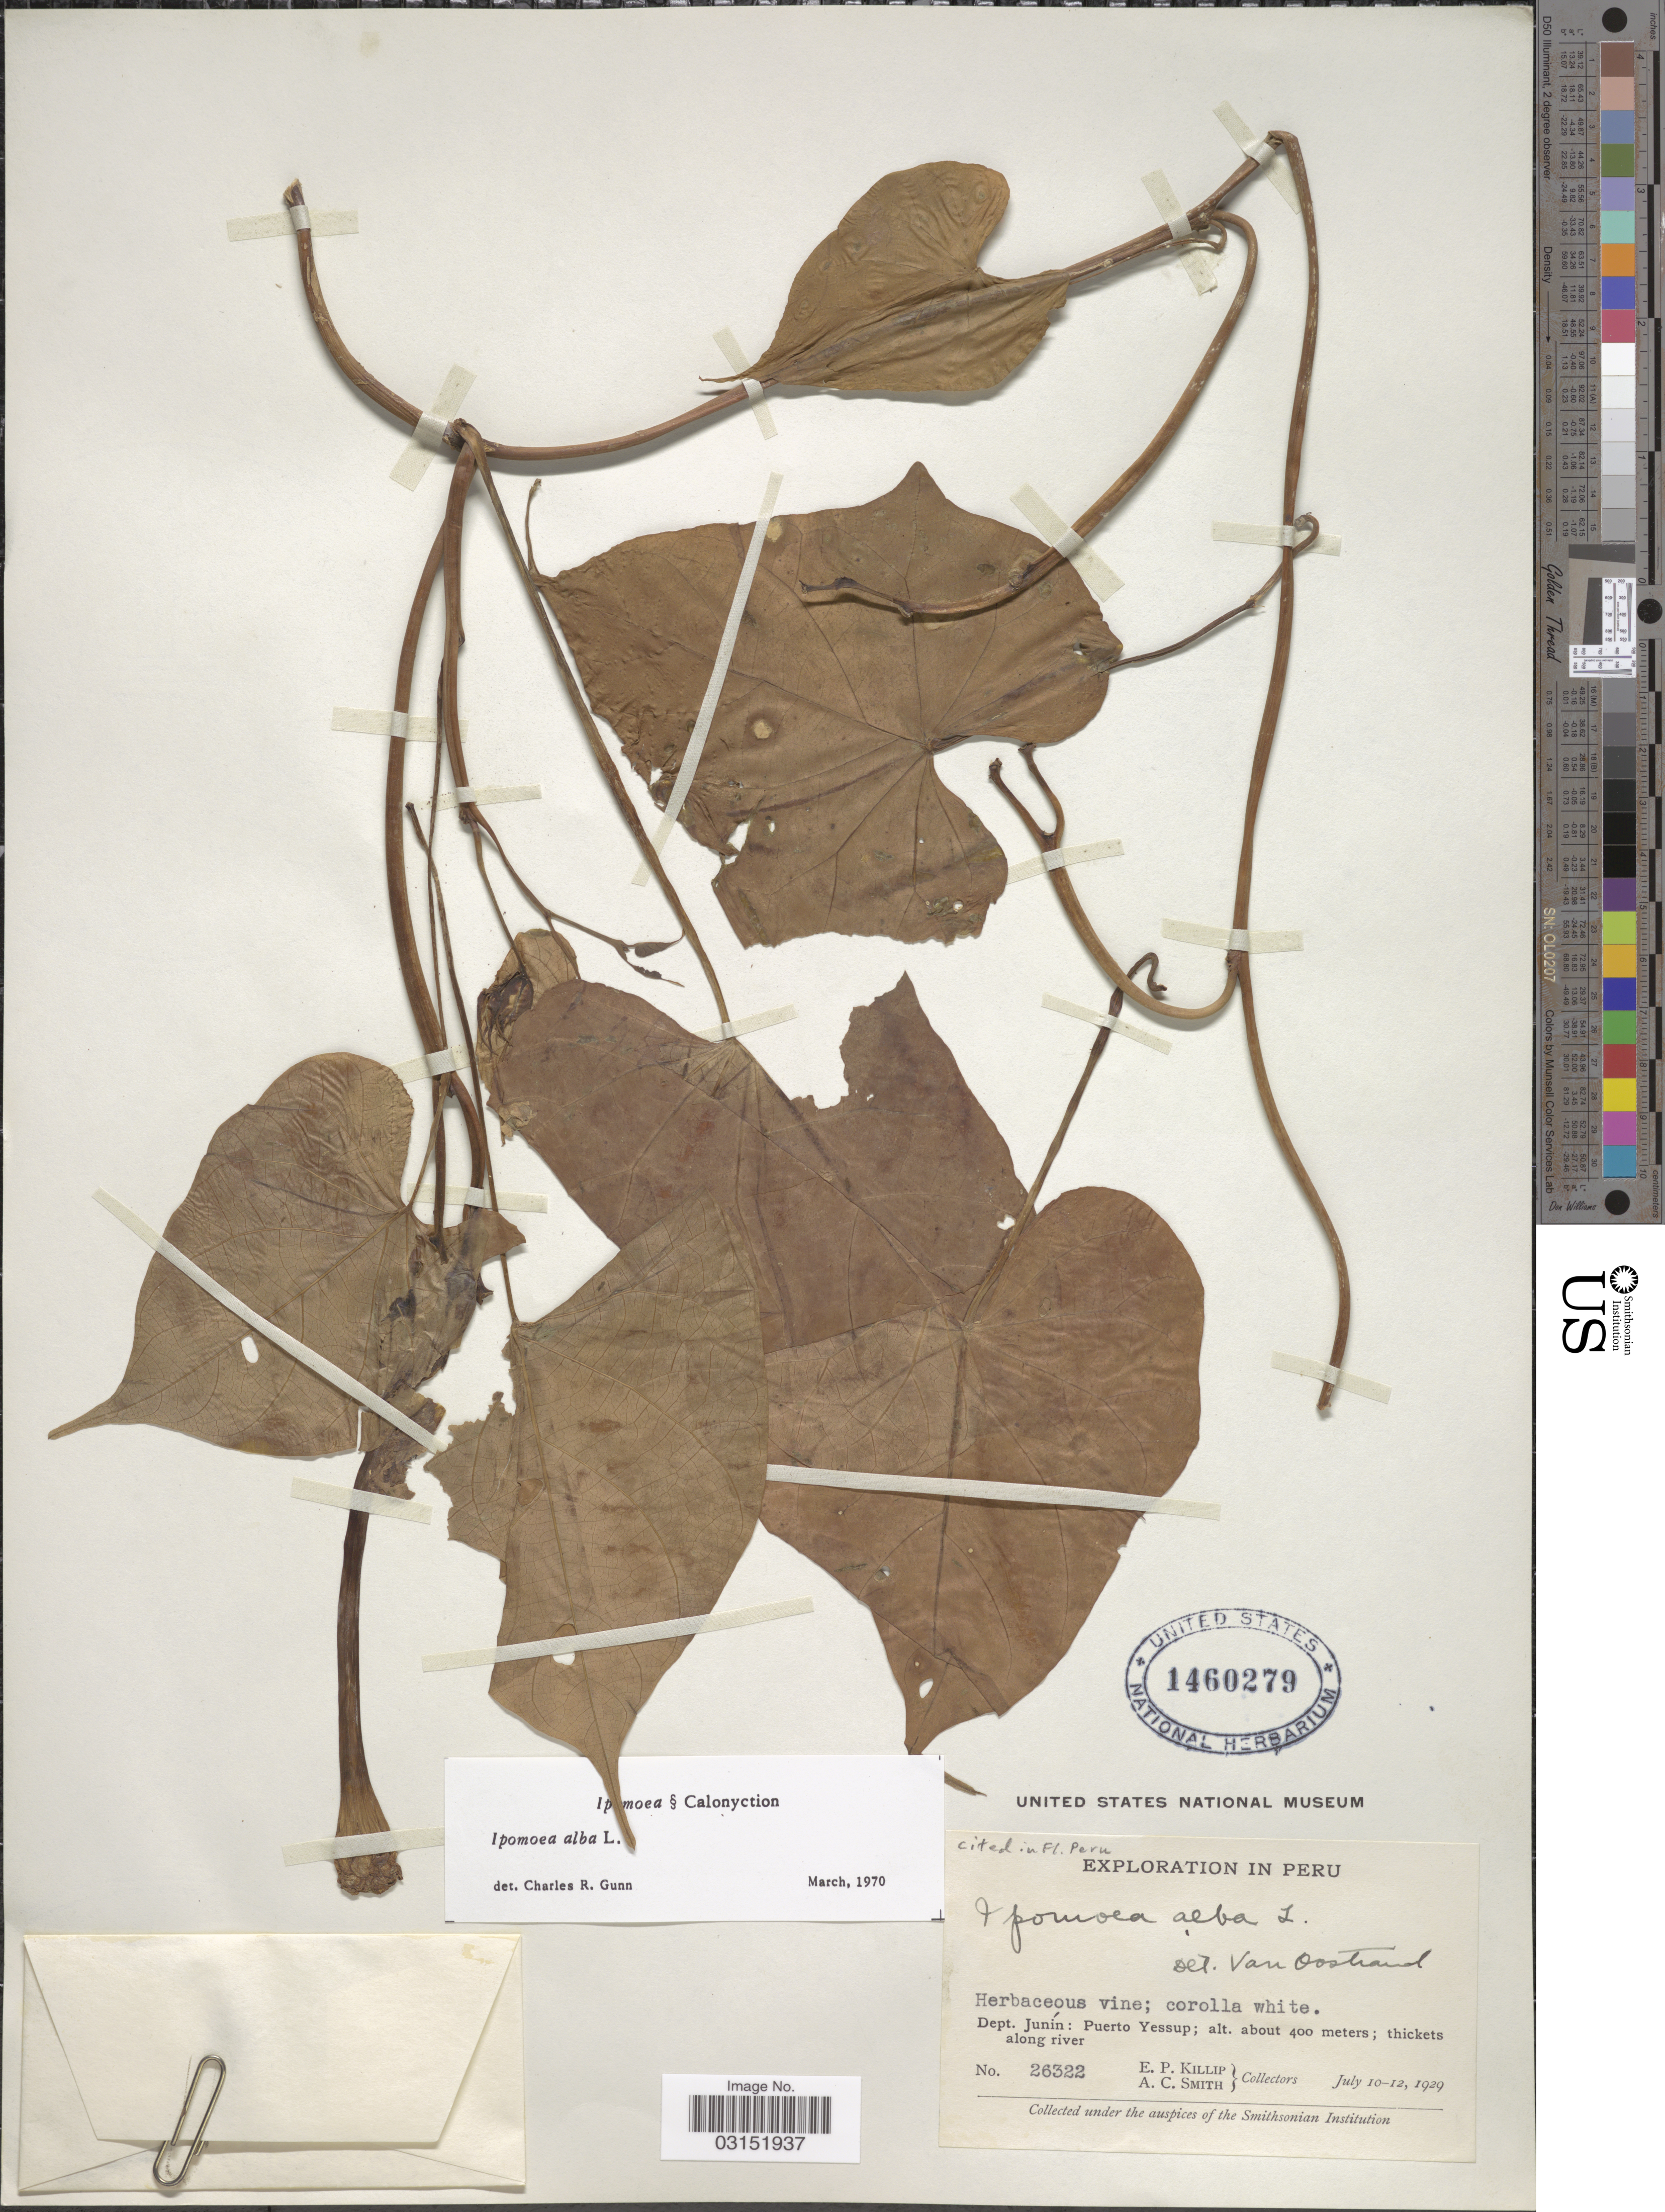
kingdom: Plantae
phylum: Tracheophyta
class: Magnoliopsida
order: Solanales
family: Convolvulaceae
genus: Ipomoea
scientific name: Ipomoea alba L.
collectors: E. P. Killip & A. C. Smith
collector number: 26322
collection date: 1929-07-10/1929-07-12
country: Peru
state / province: Junín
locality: Dept. Junín: Puerto Yessup.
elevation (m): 400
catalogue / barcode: US 1460279